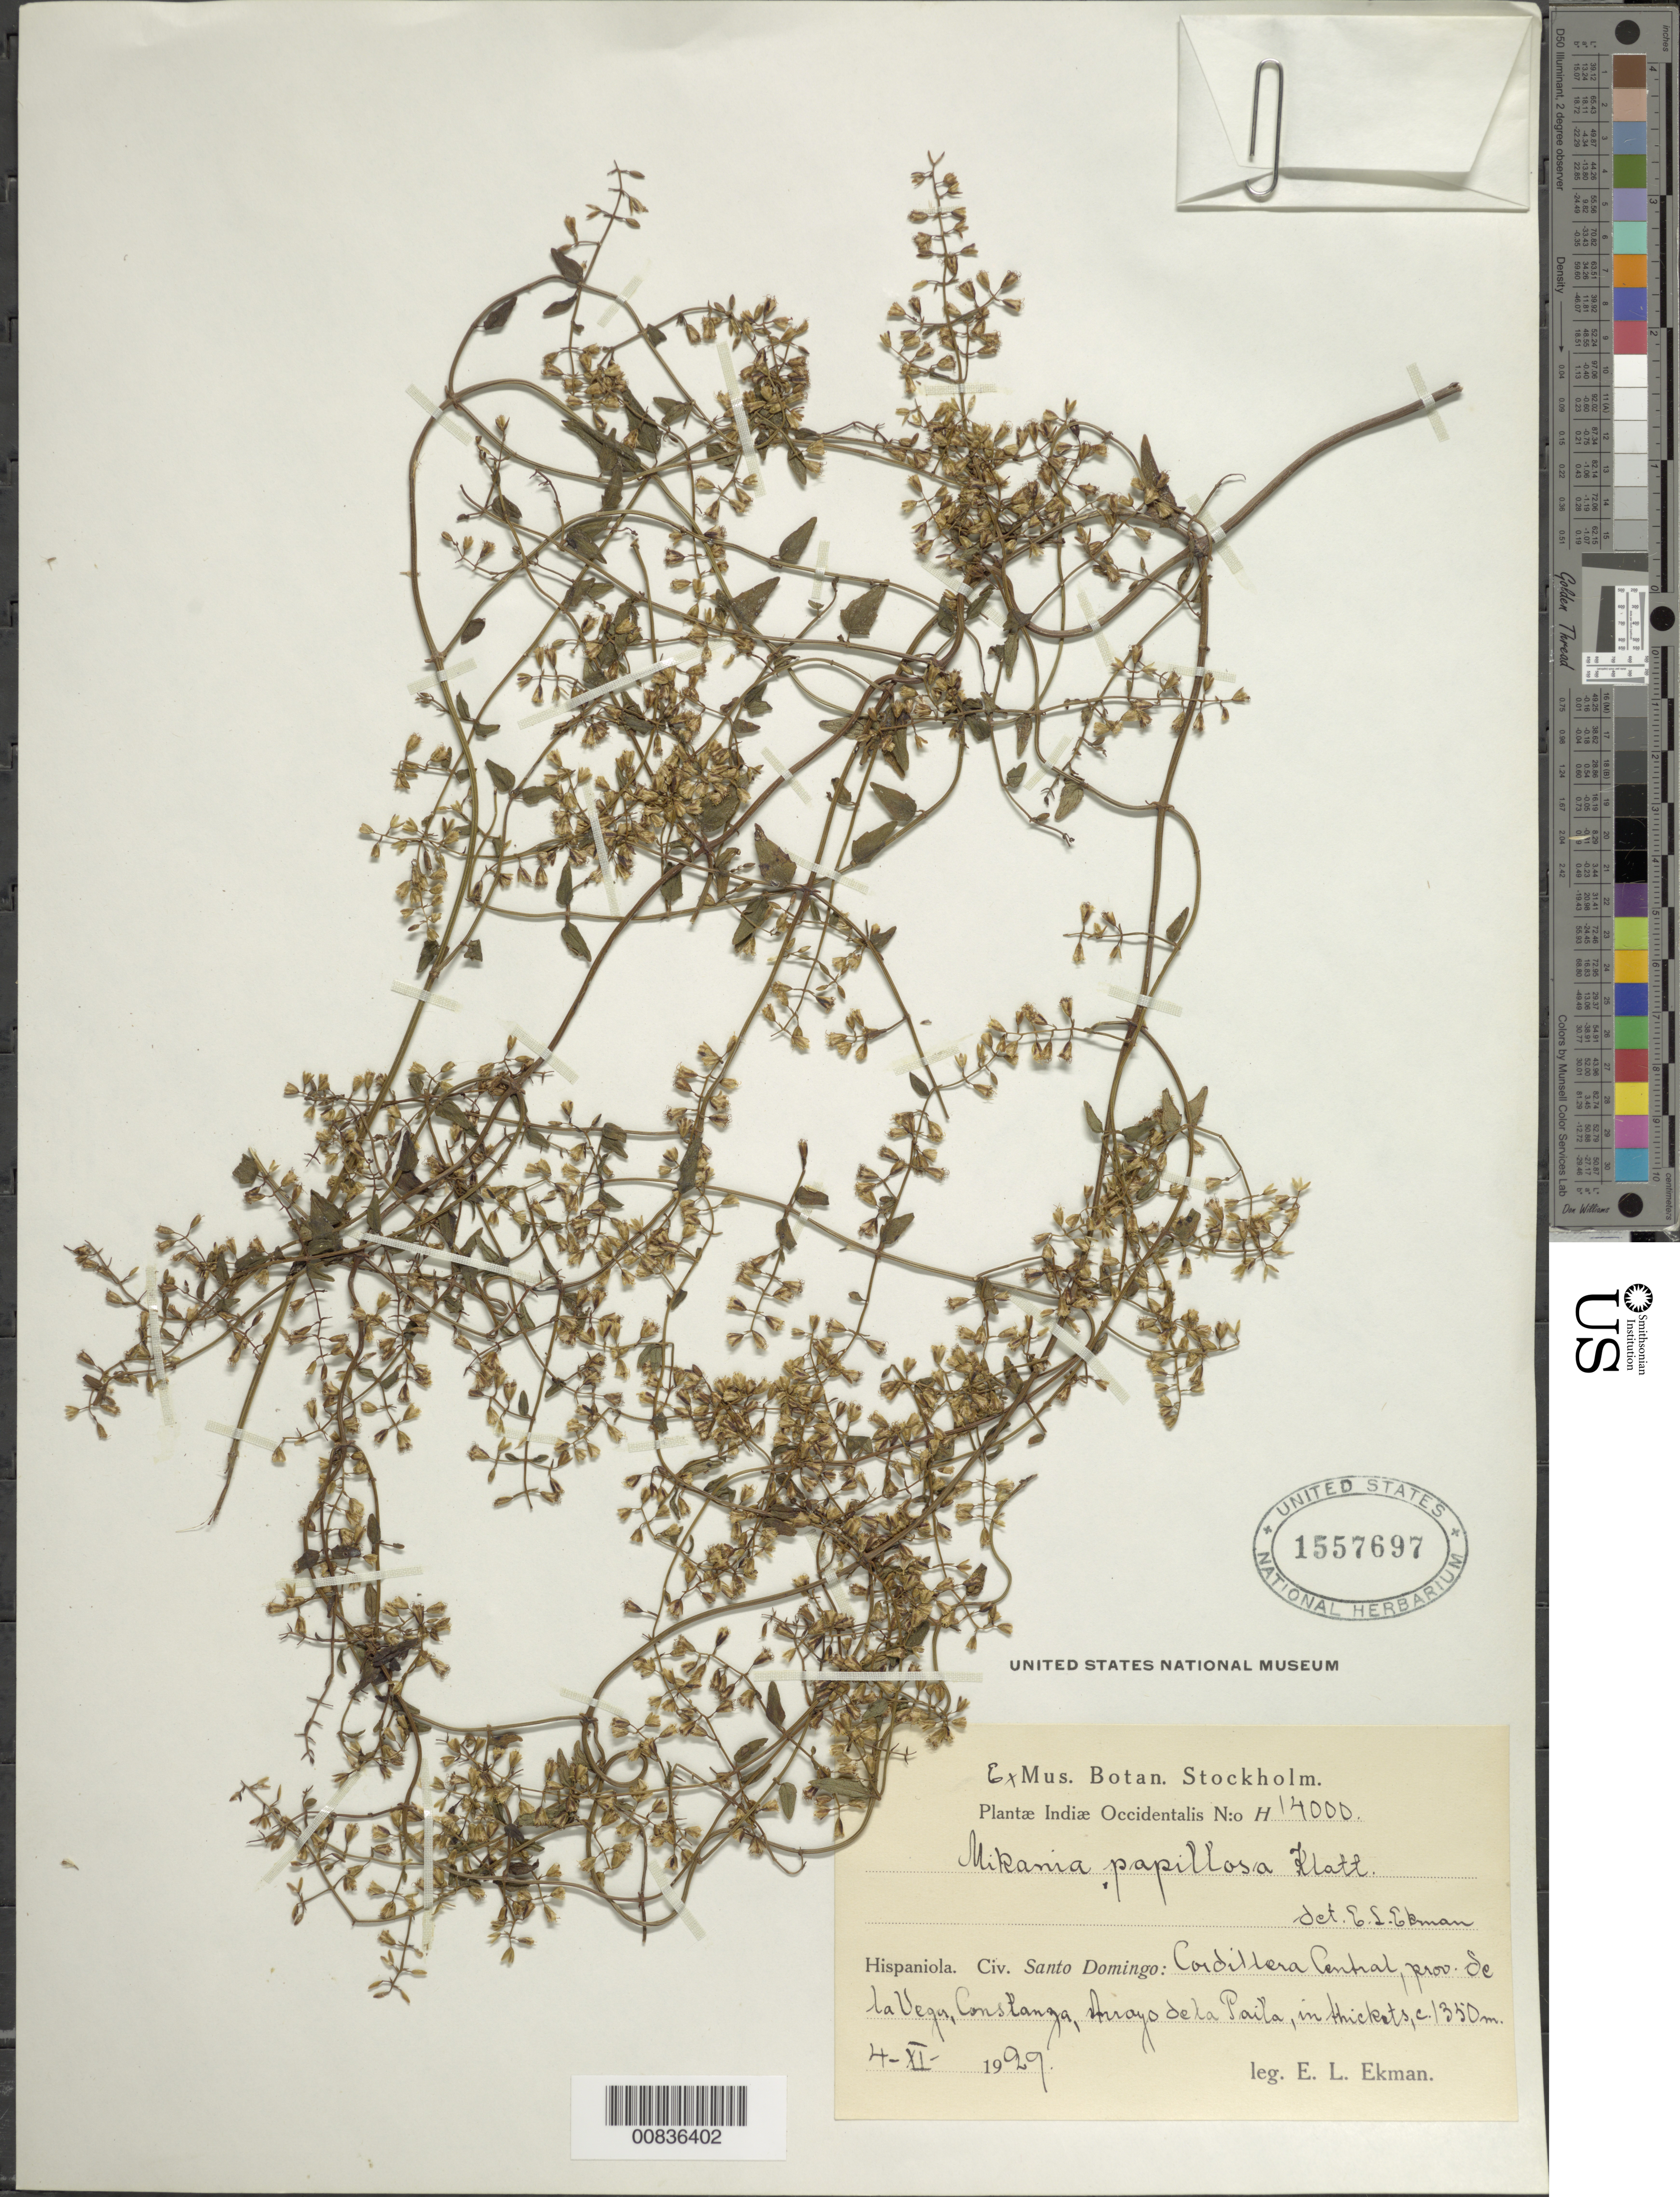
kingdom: Plantae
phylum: Tracheophyta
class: Magnoliopsida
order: Asterales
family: Asteraceae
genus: Mikania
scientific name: Mikania papillosa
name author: Klatt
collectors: E. L. Ekman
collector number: H 14000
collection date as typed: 04 Nov 1929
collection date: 1929-11-04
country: Dominican Republic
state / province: La Vega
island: Hispaniola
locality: Cordillera Central, Constanza, Arroyo dela Paila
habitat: In thickets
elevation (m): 1350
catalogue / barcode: US 1557697